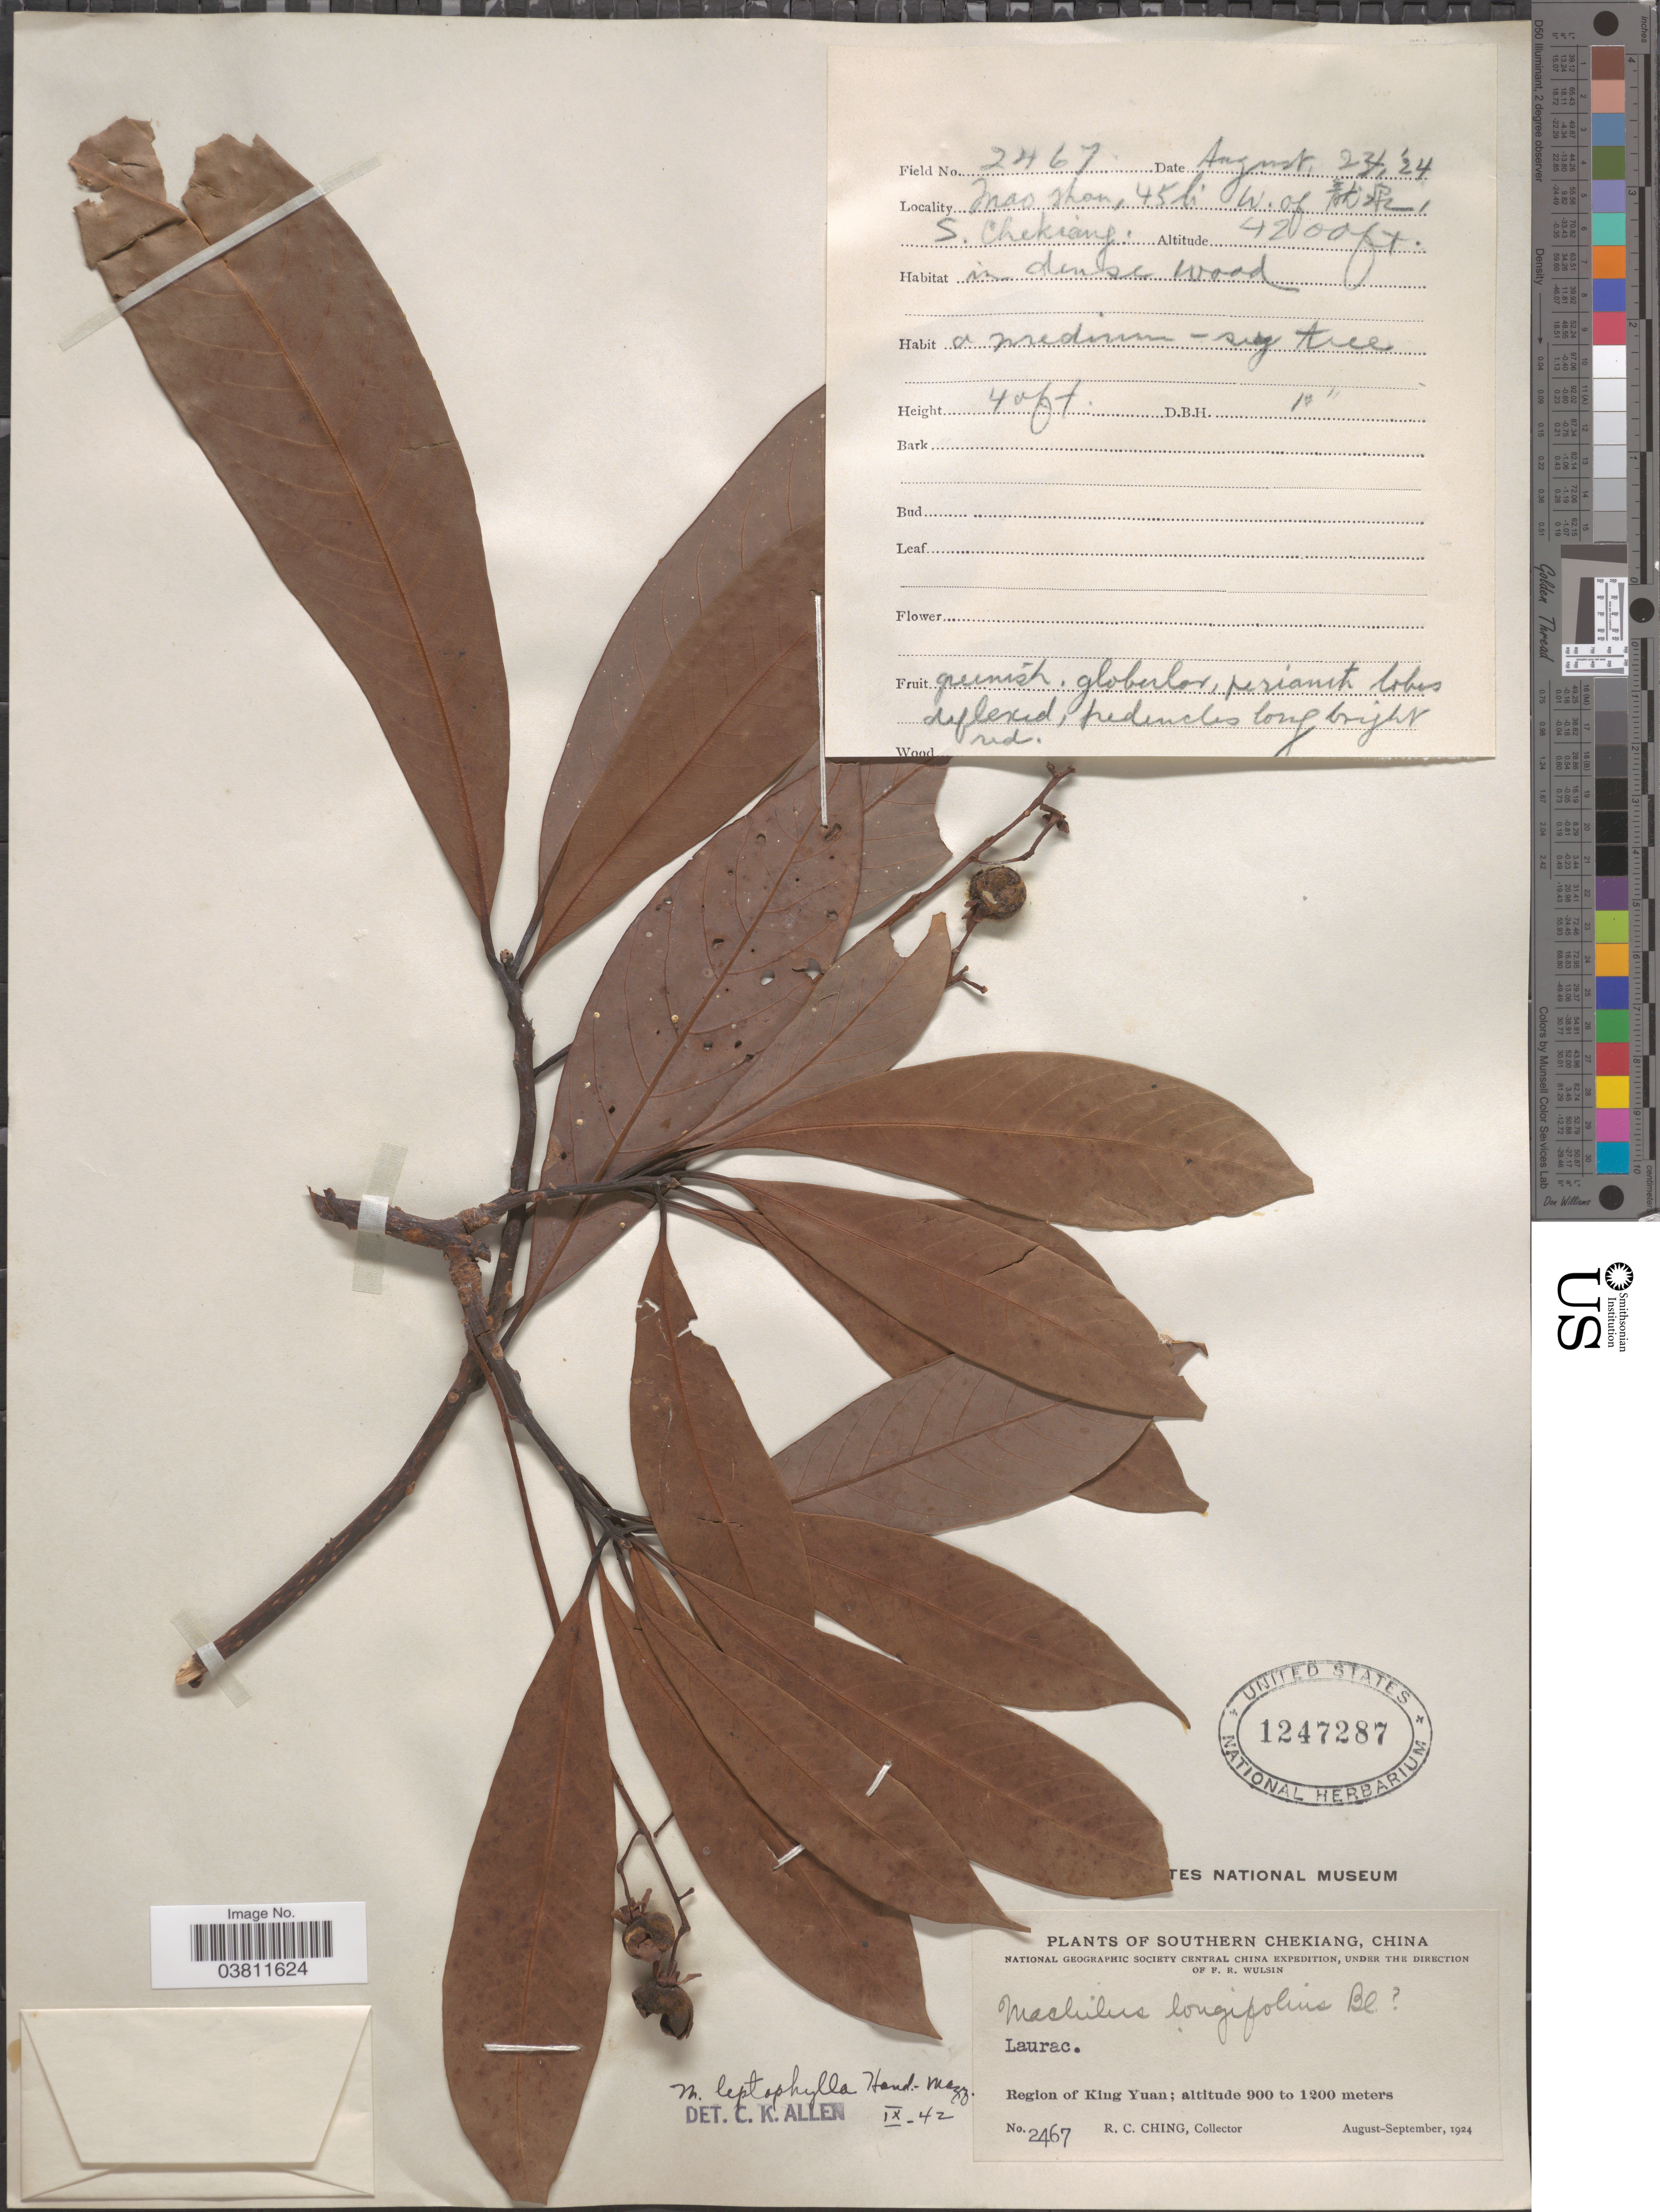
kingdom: Plantae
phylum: Tracheophyta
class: Magnoliopsida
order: Laurales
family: Lauraceae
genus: Machilus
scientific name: Machilus leptophylla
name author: Hand.-Mazz.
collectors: R. C. Ching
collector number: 2467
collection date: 1924-08-23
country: China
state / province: Zhejiang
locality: Mao Shan, 45 li W. of X. Southern Chekiang. Region of King Yuan.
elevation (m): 1280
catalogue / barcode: US 1247287